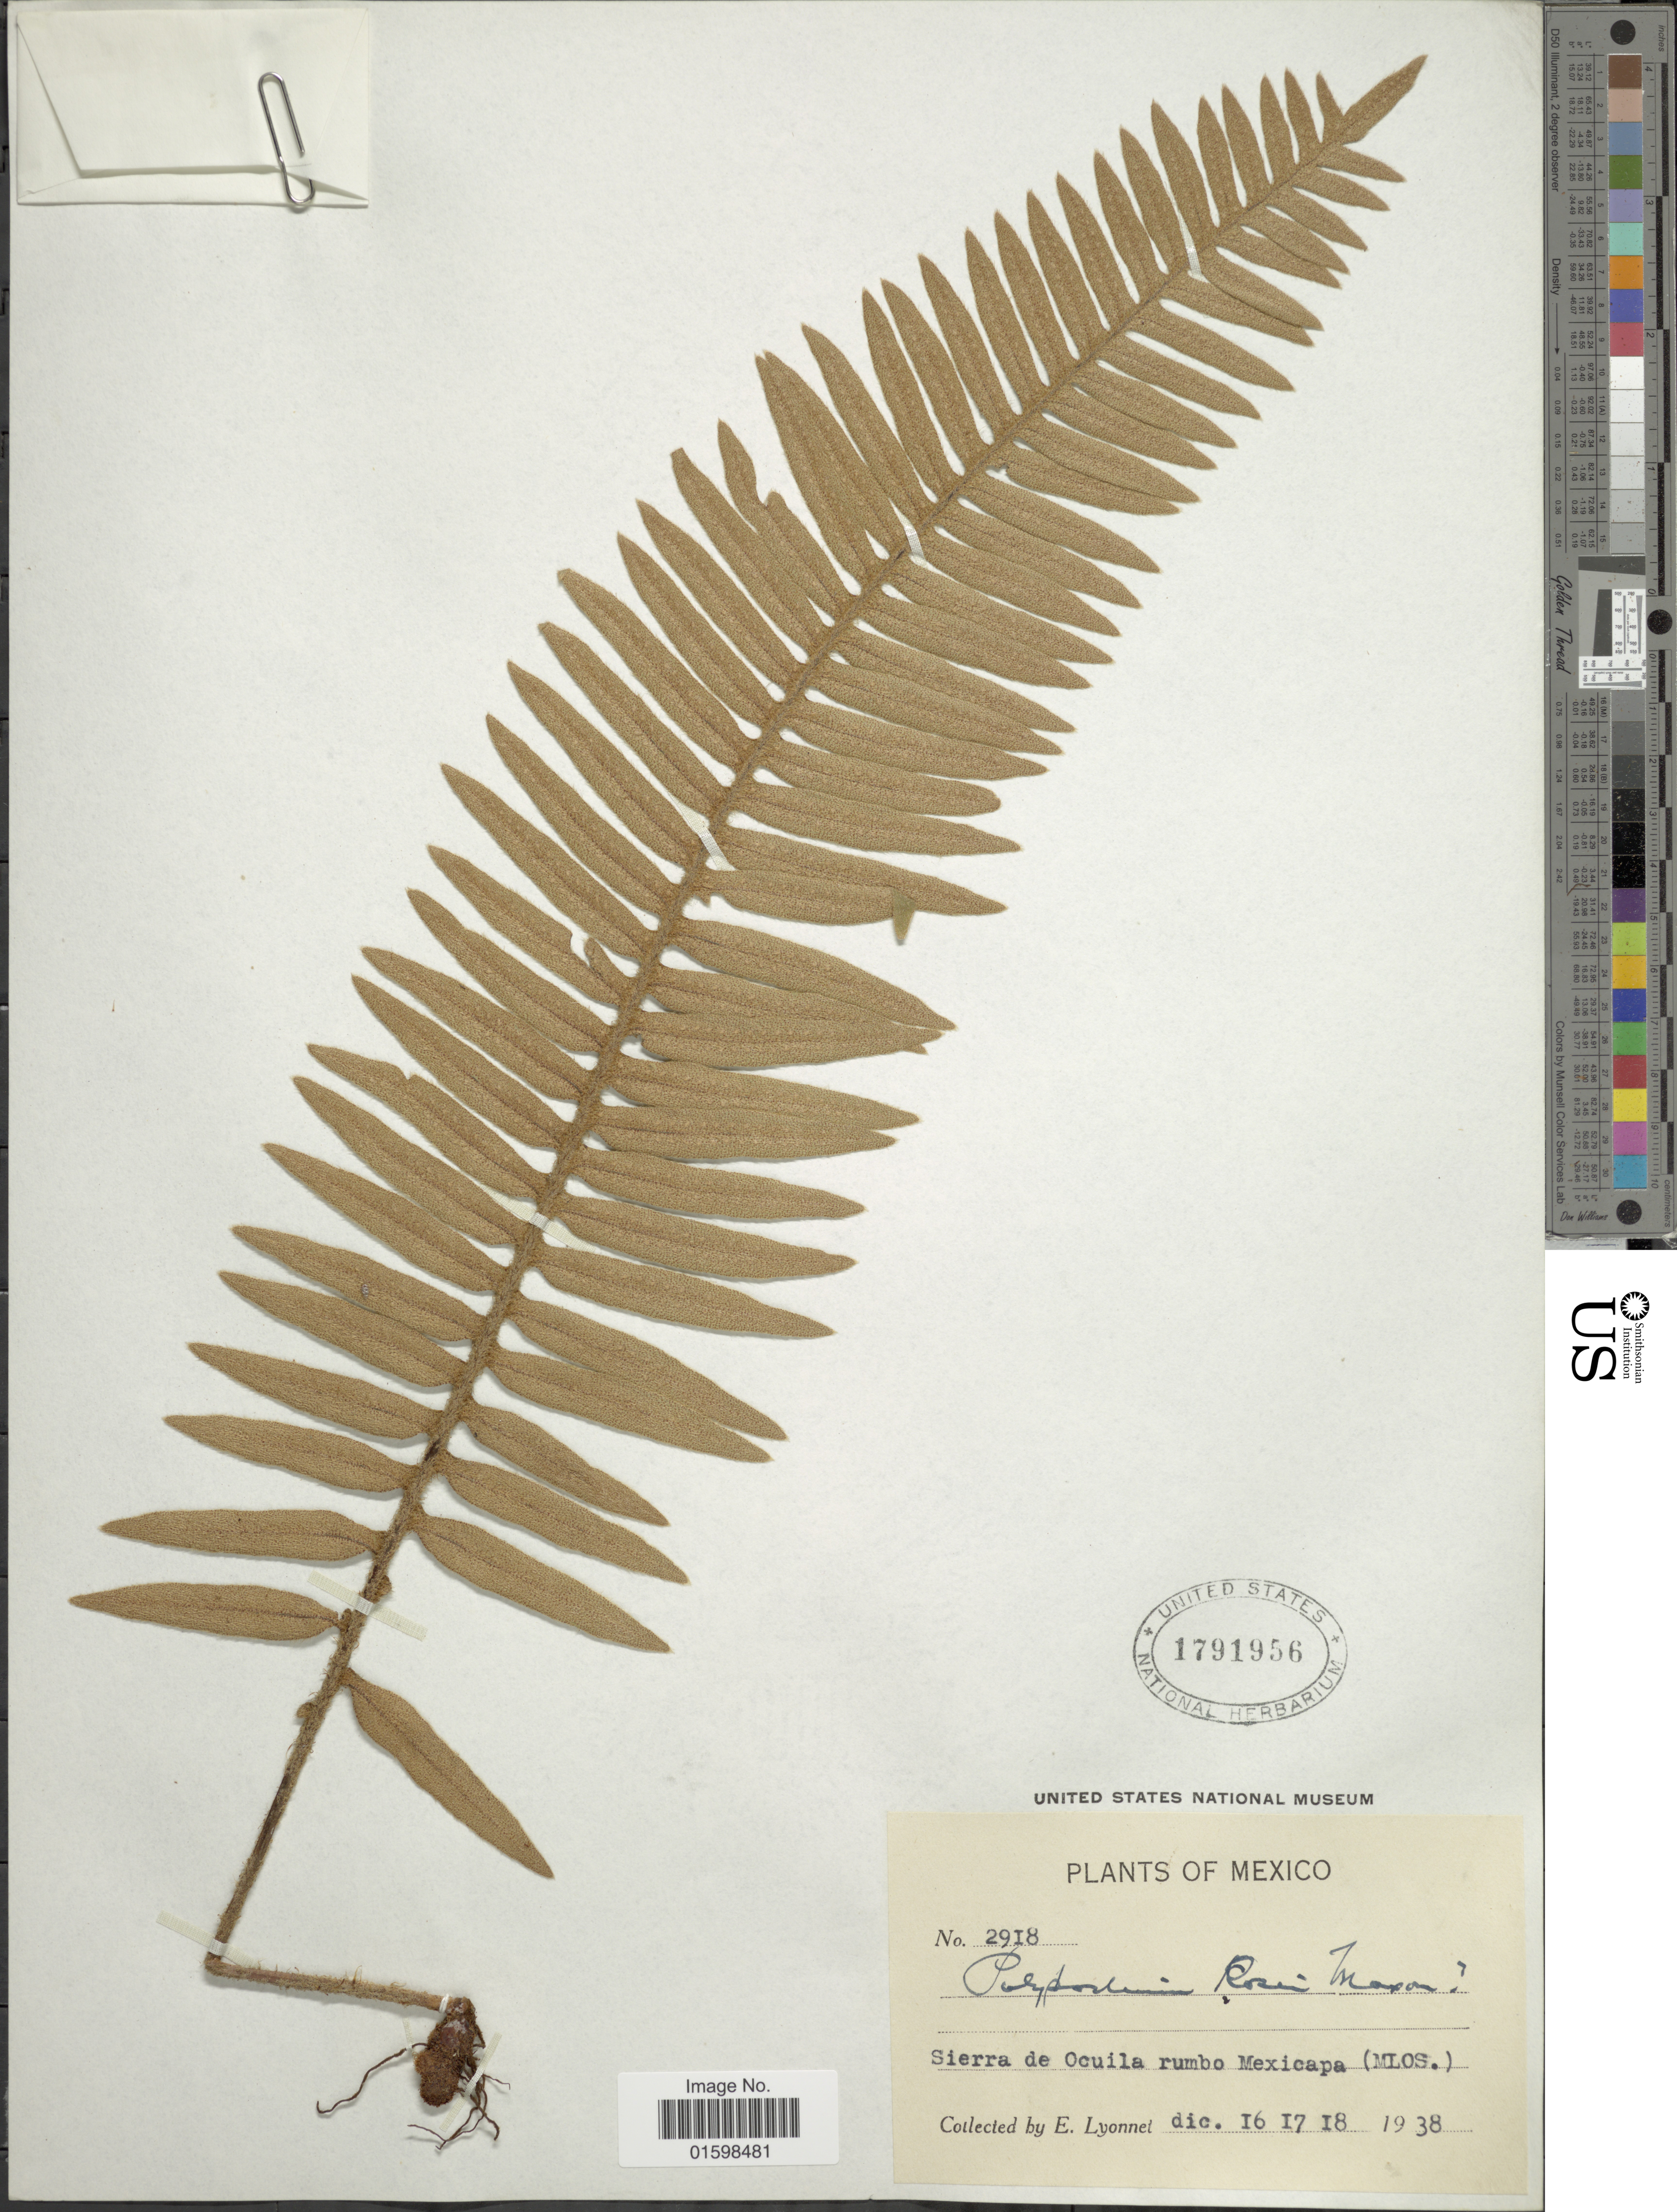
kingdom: Plantae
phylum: Tracheophyta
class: Polypodiopsida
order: Polypodiales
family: Polypodiaceae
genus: Pleopeltis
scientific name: Pleopeltis rosei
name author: (Maxon) A.R. Sm. & Tejero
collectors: E. Lyonnet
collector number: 2918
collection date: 1938-12-16/1938-12-18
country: Mexico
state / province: Morelos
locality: Sierra de Ocuila rumbo Mexicapa (MLOS.)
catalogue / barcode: US 1791956